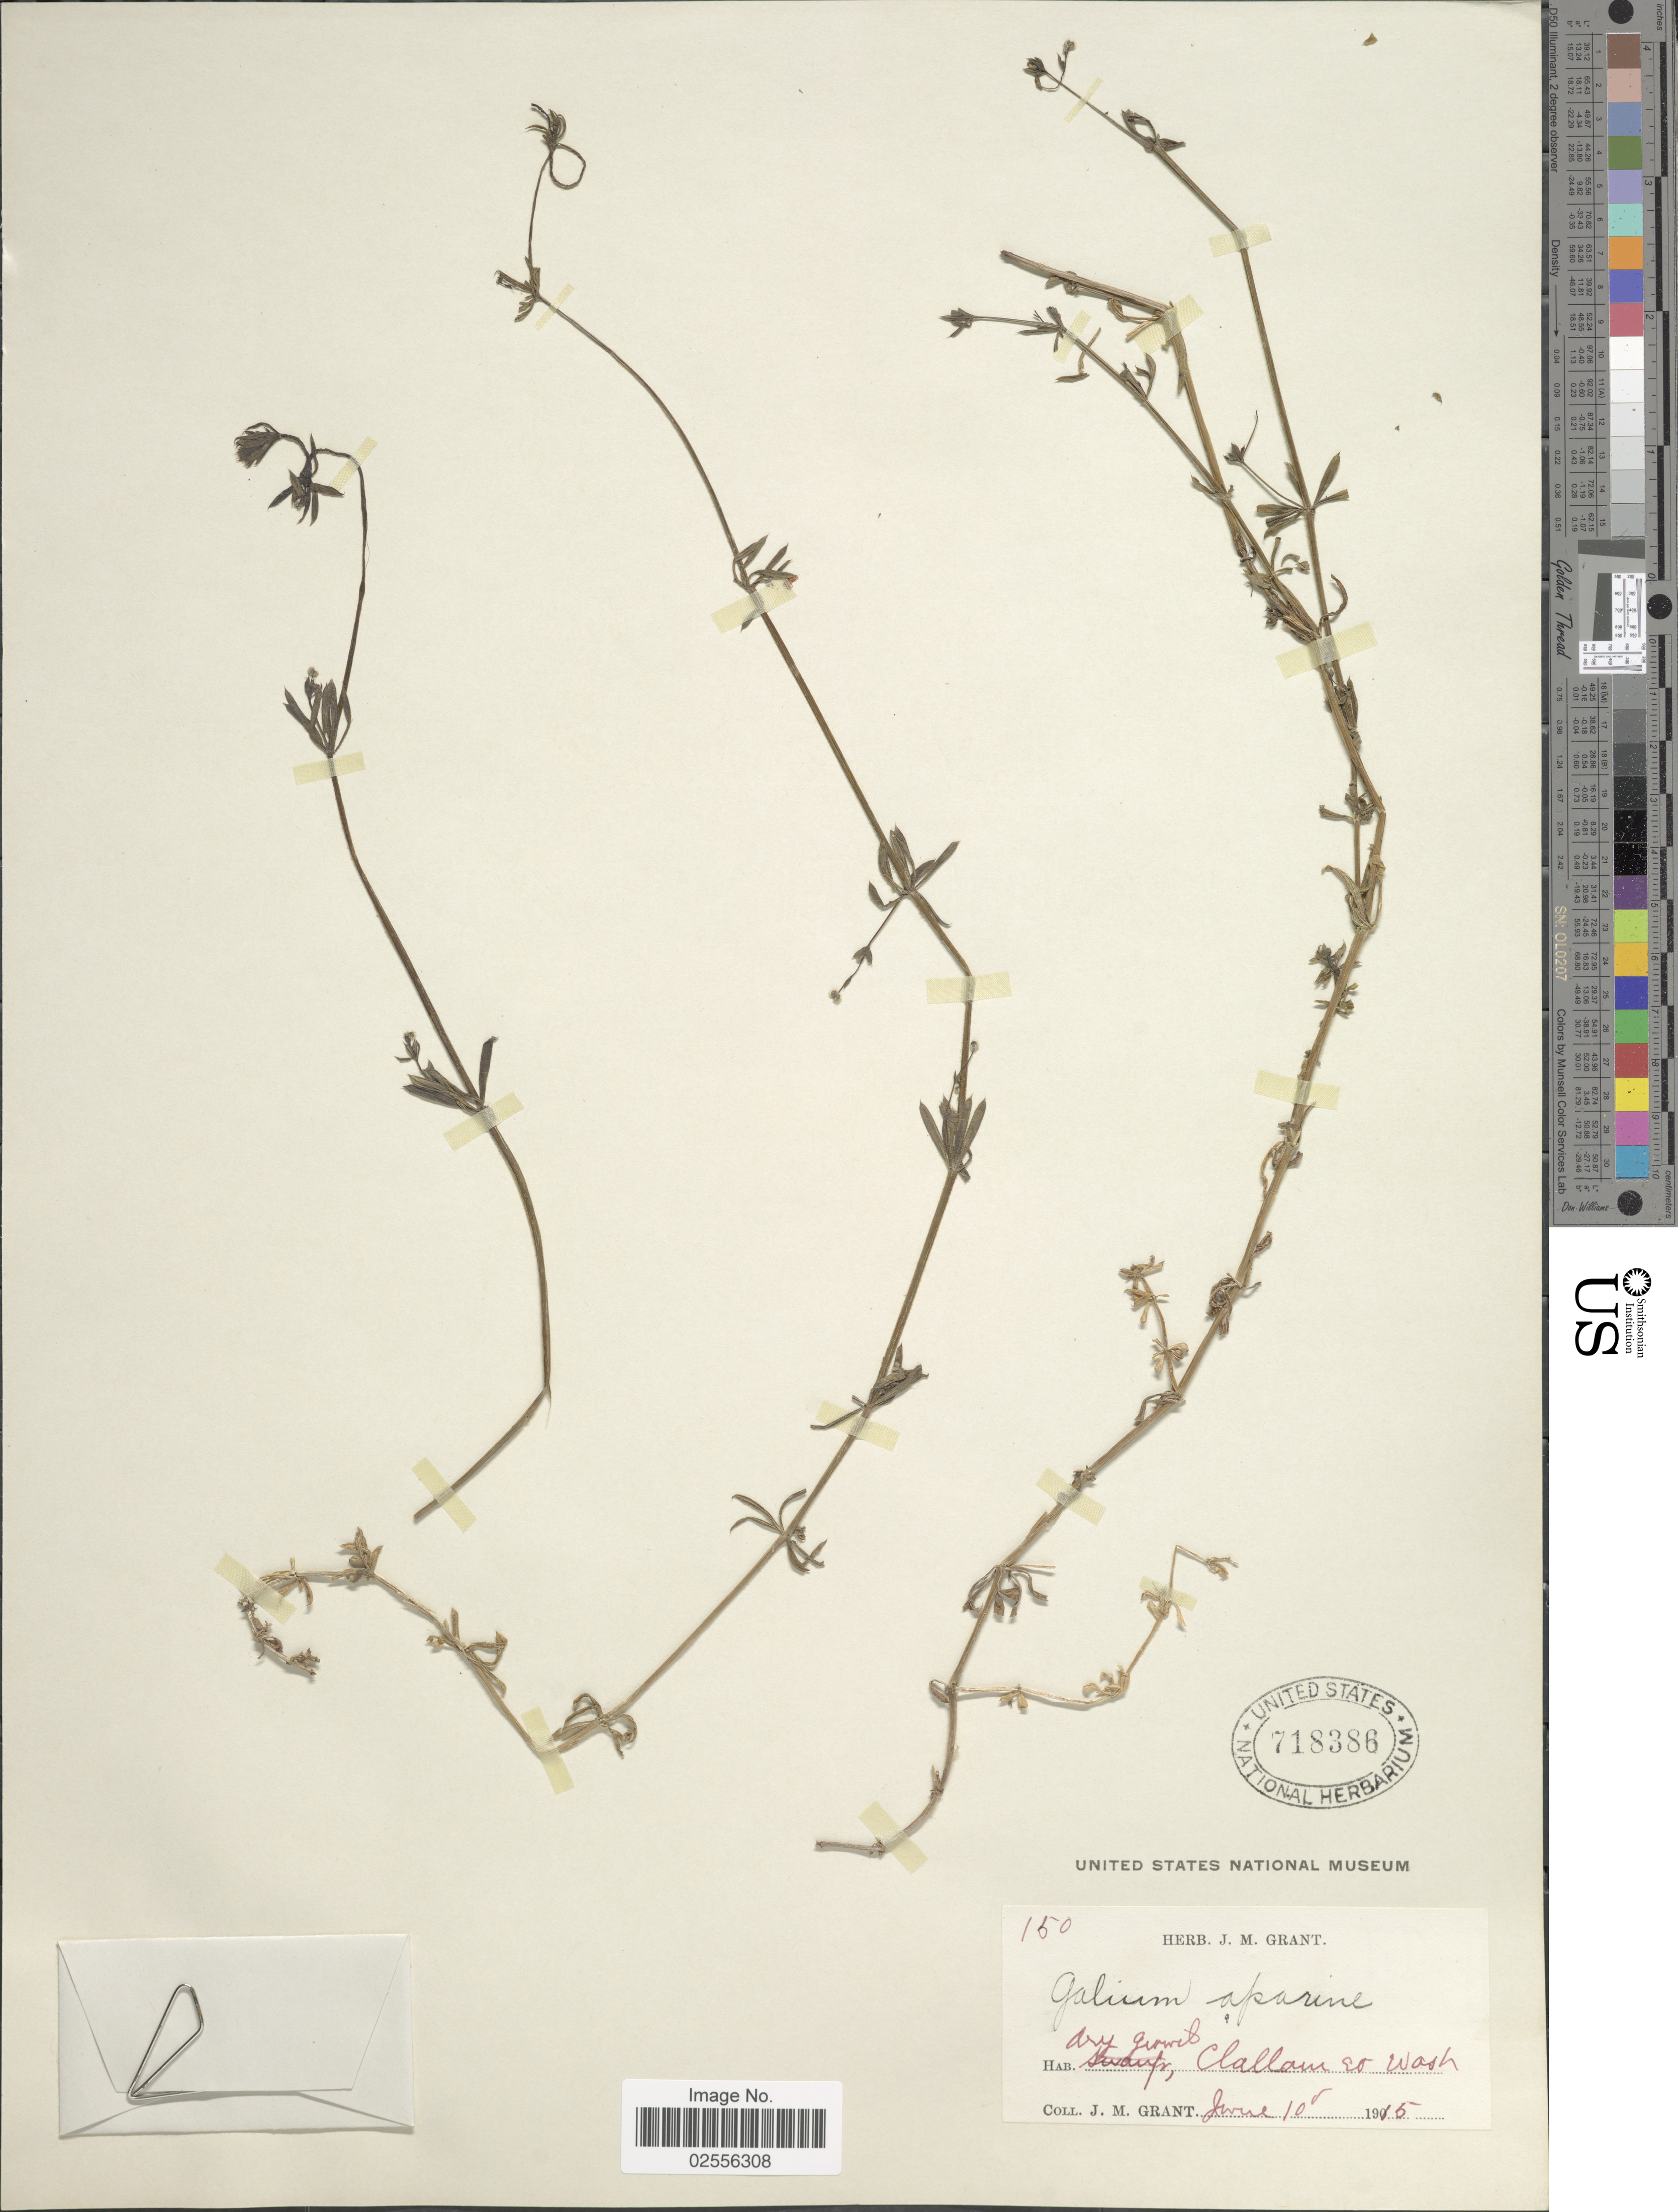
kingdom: Plantae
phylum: Tracheophyta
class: Magnoliopsida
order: Gentianales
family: Rubiaceae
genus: Galium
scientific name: Galium aparine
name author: L.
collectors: J. M. Grant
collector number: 150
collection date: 1915-06-10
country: United States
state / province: Washington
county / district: Clallam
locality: Clallam Co.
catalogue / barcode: US 718386